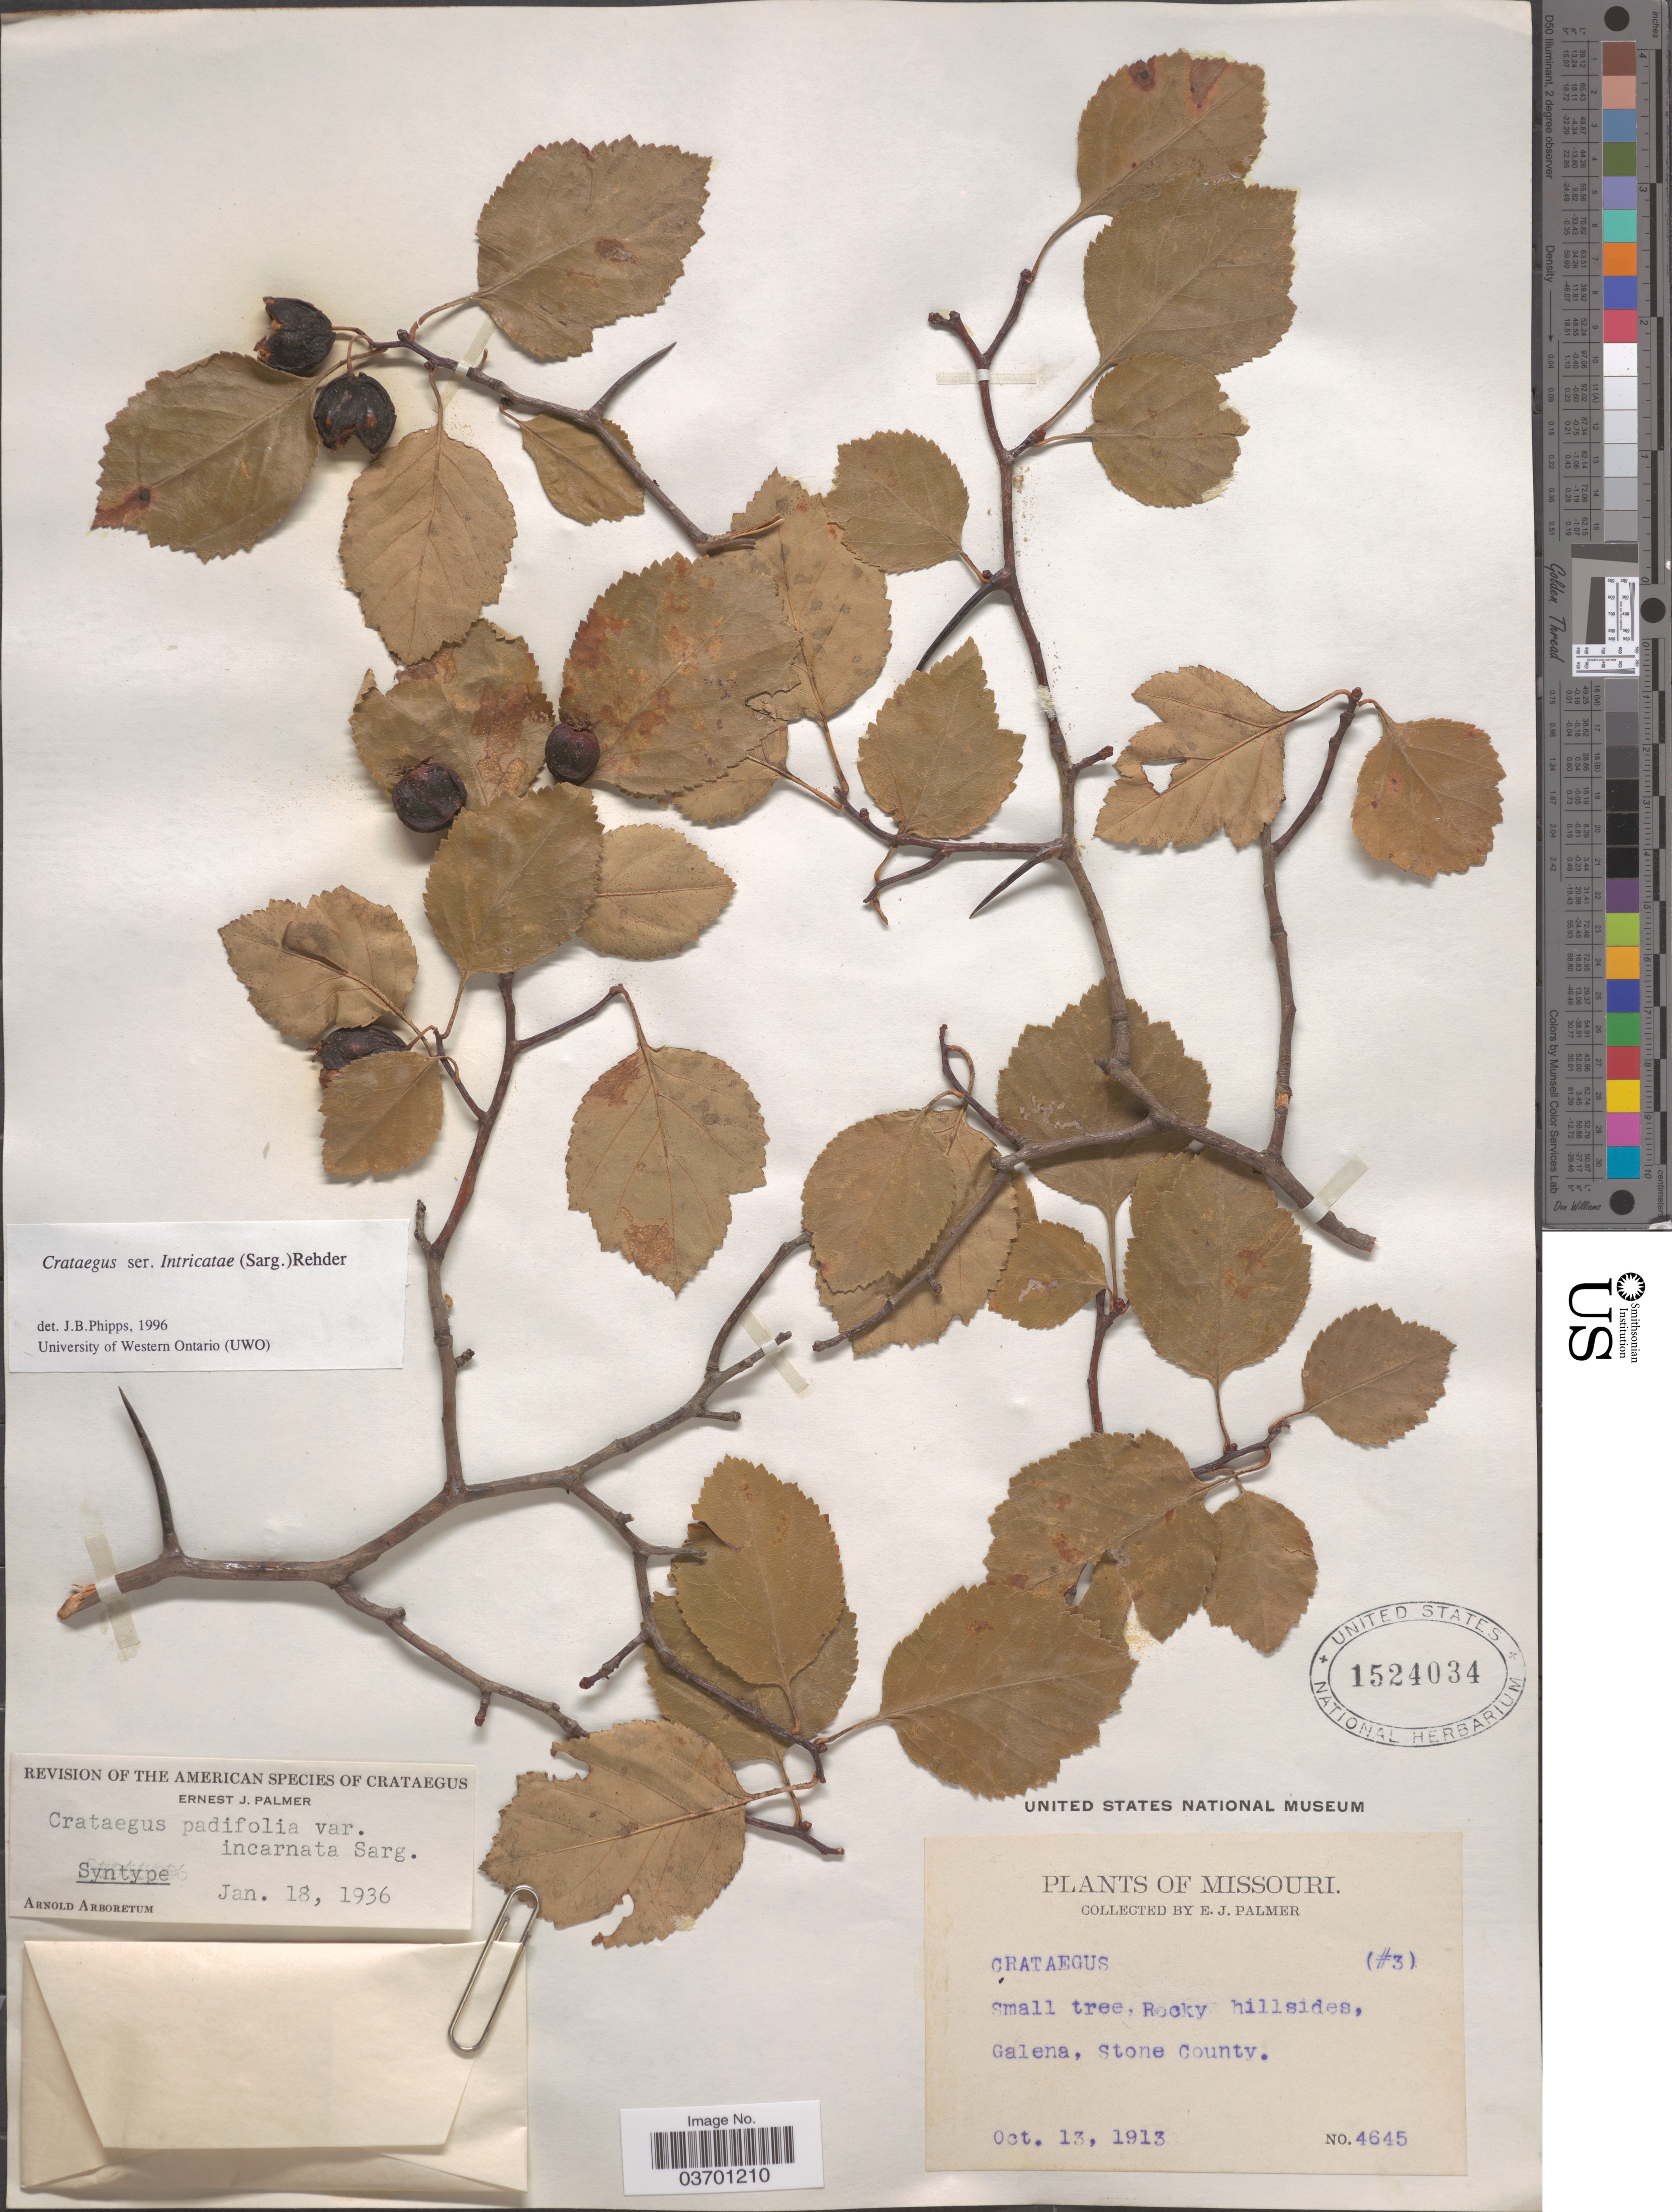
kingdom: Plantae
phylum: Tracheophyta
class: Magnoliopsida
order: Rosales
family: Rosaceae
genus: Crataegus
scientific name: Crataegus padifolia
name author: Sarg.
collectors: E. J. Palmer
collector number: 4645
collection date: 1913-10-13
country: United States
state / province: Missouri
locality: Galena, Stone County.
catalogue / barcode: US 1524034